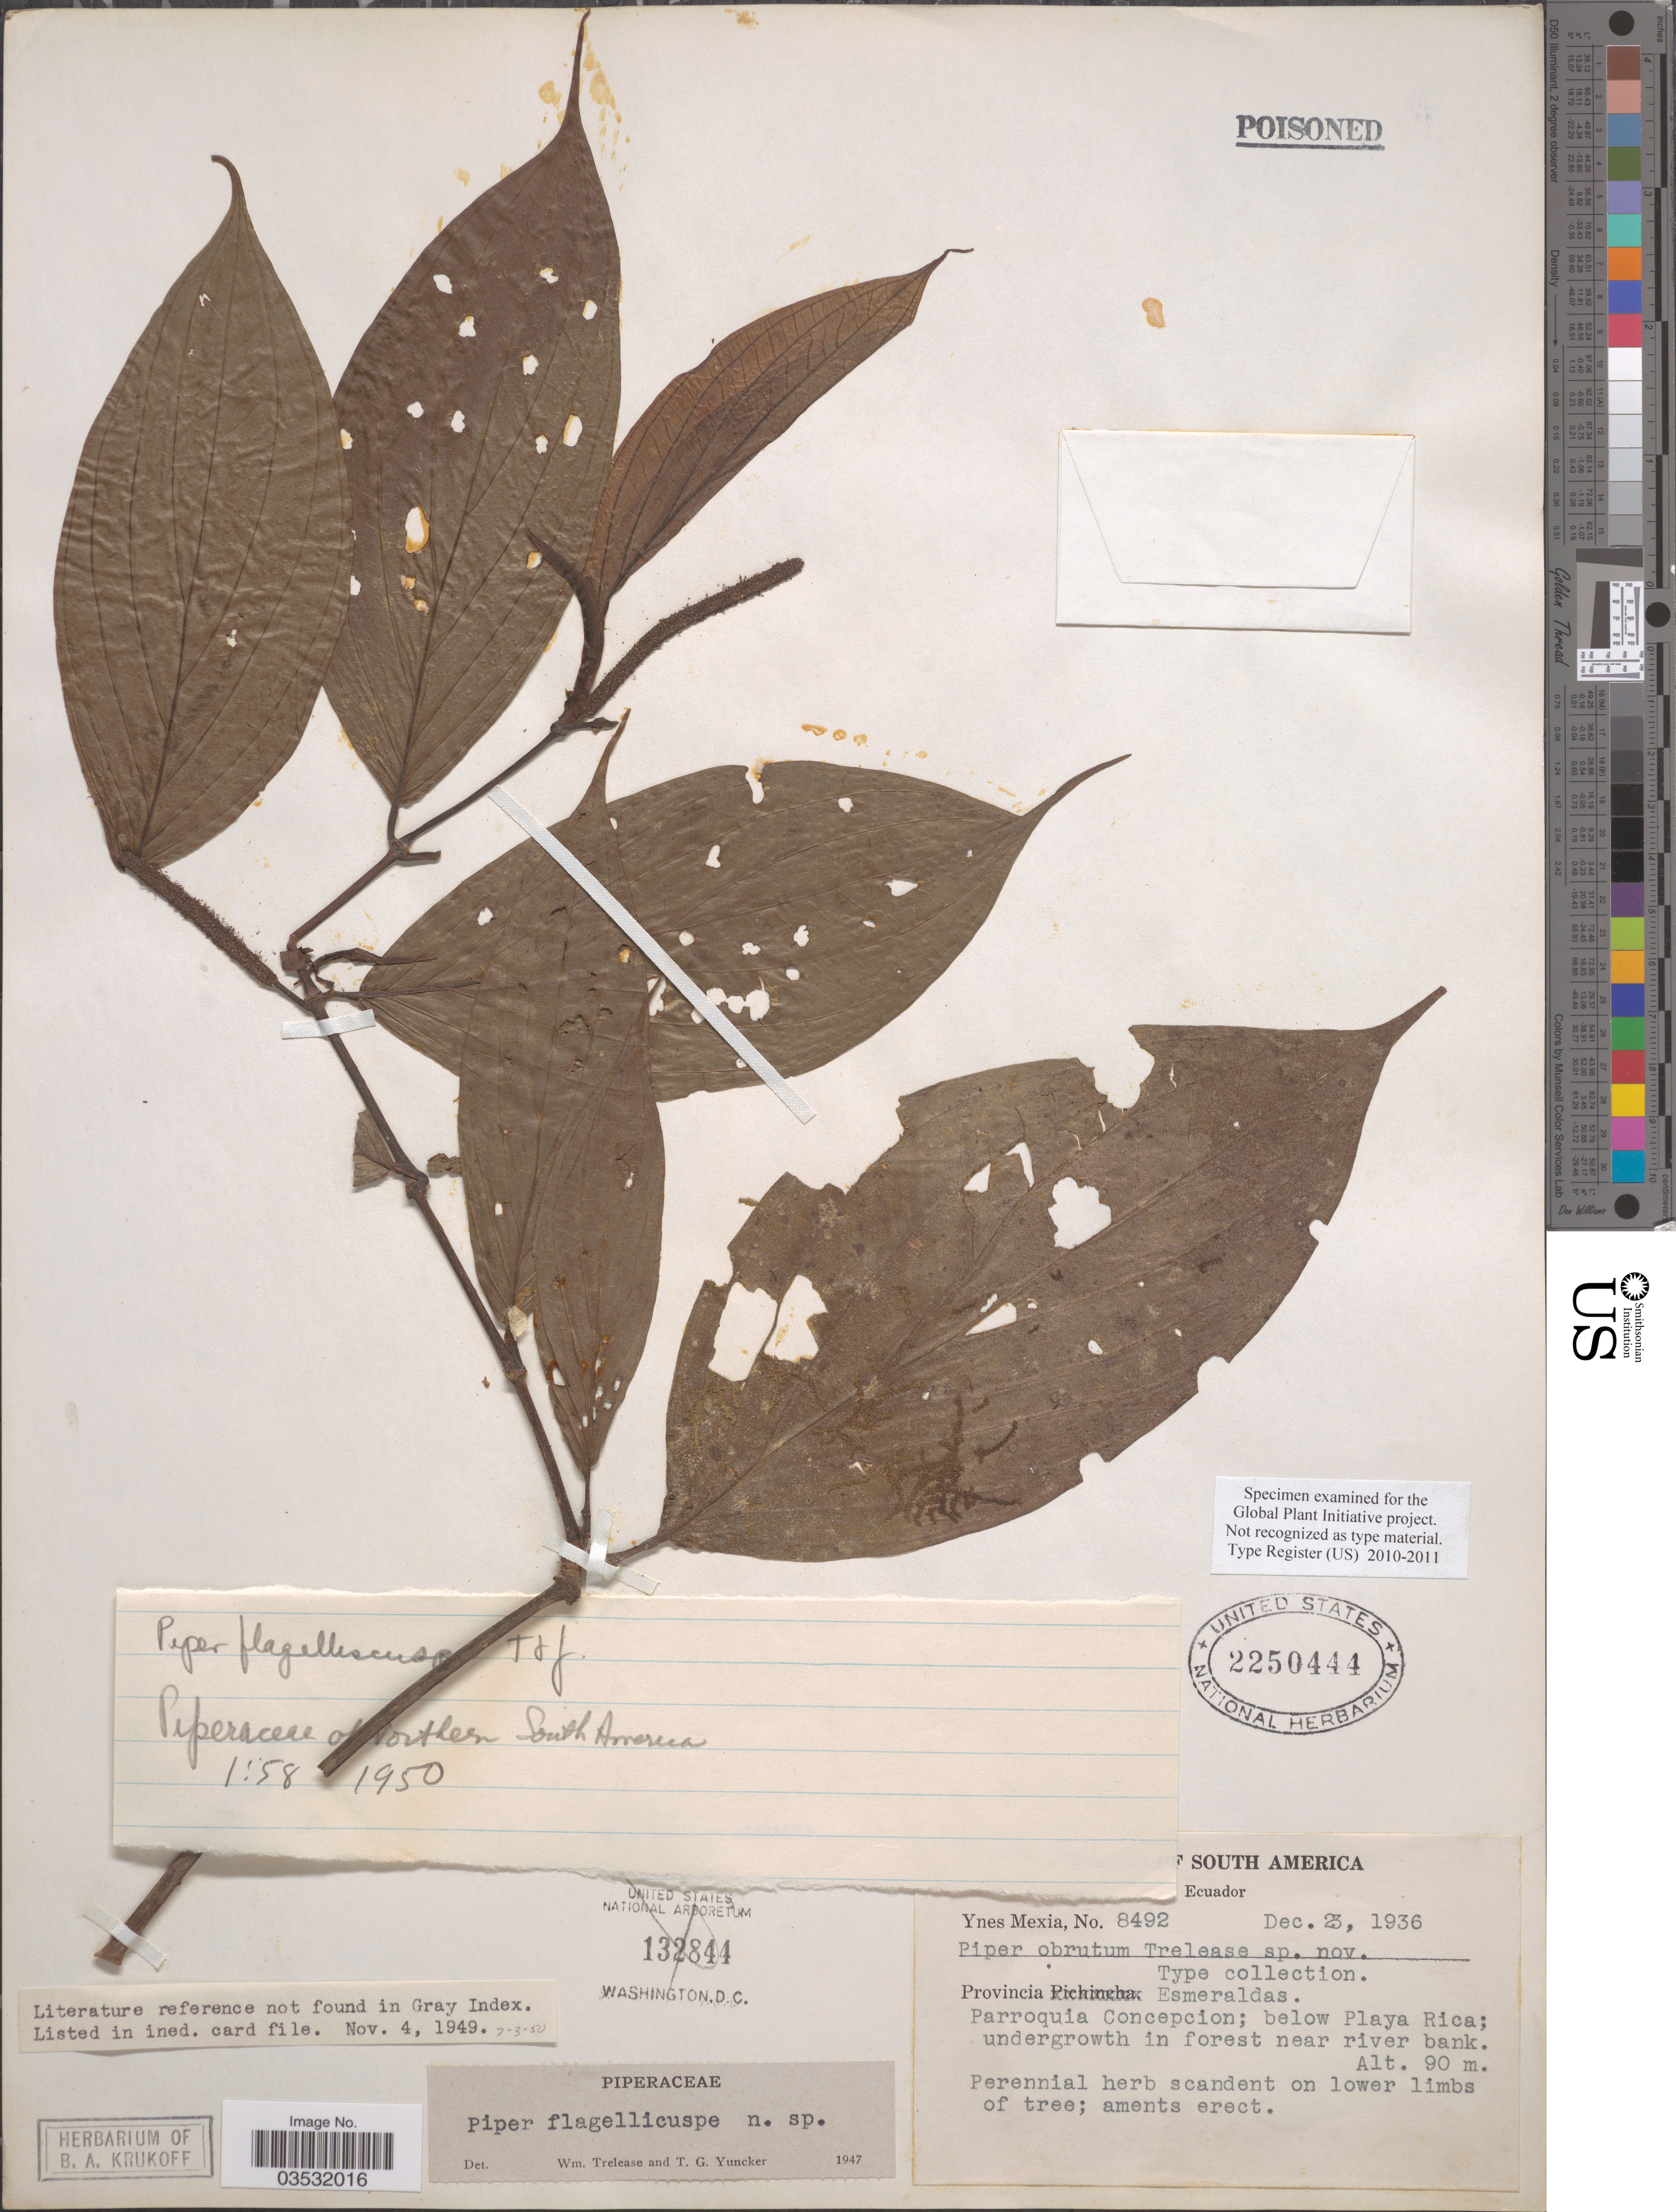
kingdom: Plantae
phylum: Tracheophyta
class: Magnoliopsida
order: Piperales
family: Piperaceae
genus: Piper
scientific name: Piper flagellicuspe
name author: Trel. & Yunck.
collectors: Y. Mexia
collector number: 8492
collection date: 1936-12-23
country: Ecuador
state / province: Esmeraldas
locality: Parroquia Concepcion; below Playa Rica; in forest near river bank.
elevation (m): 90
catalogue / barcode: US 2250444